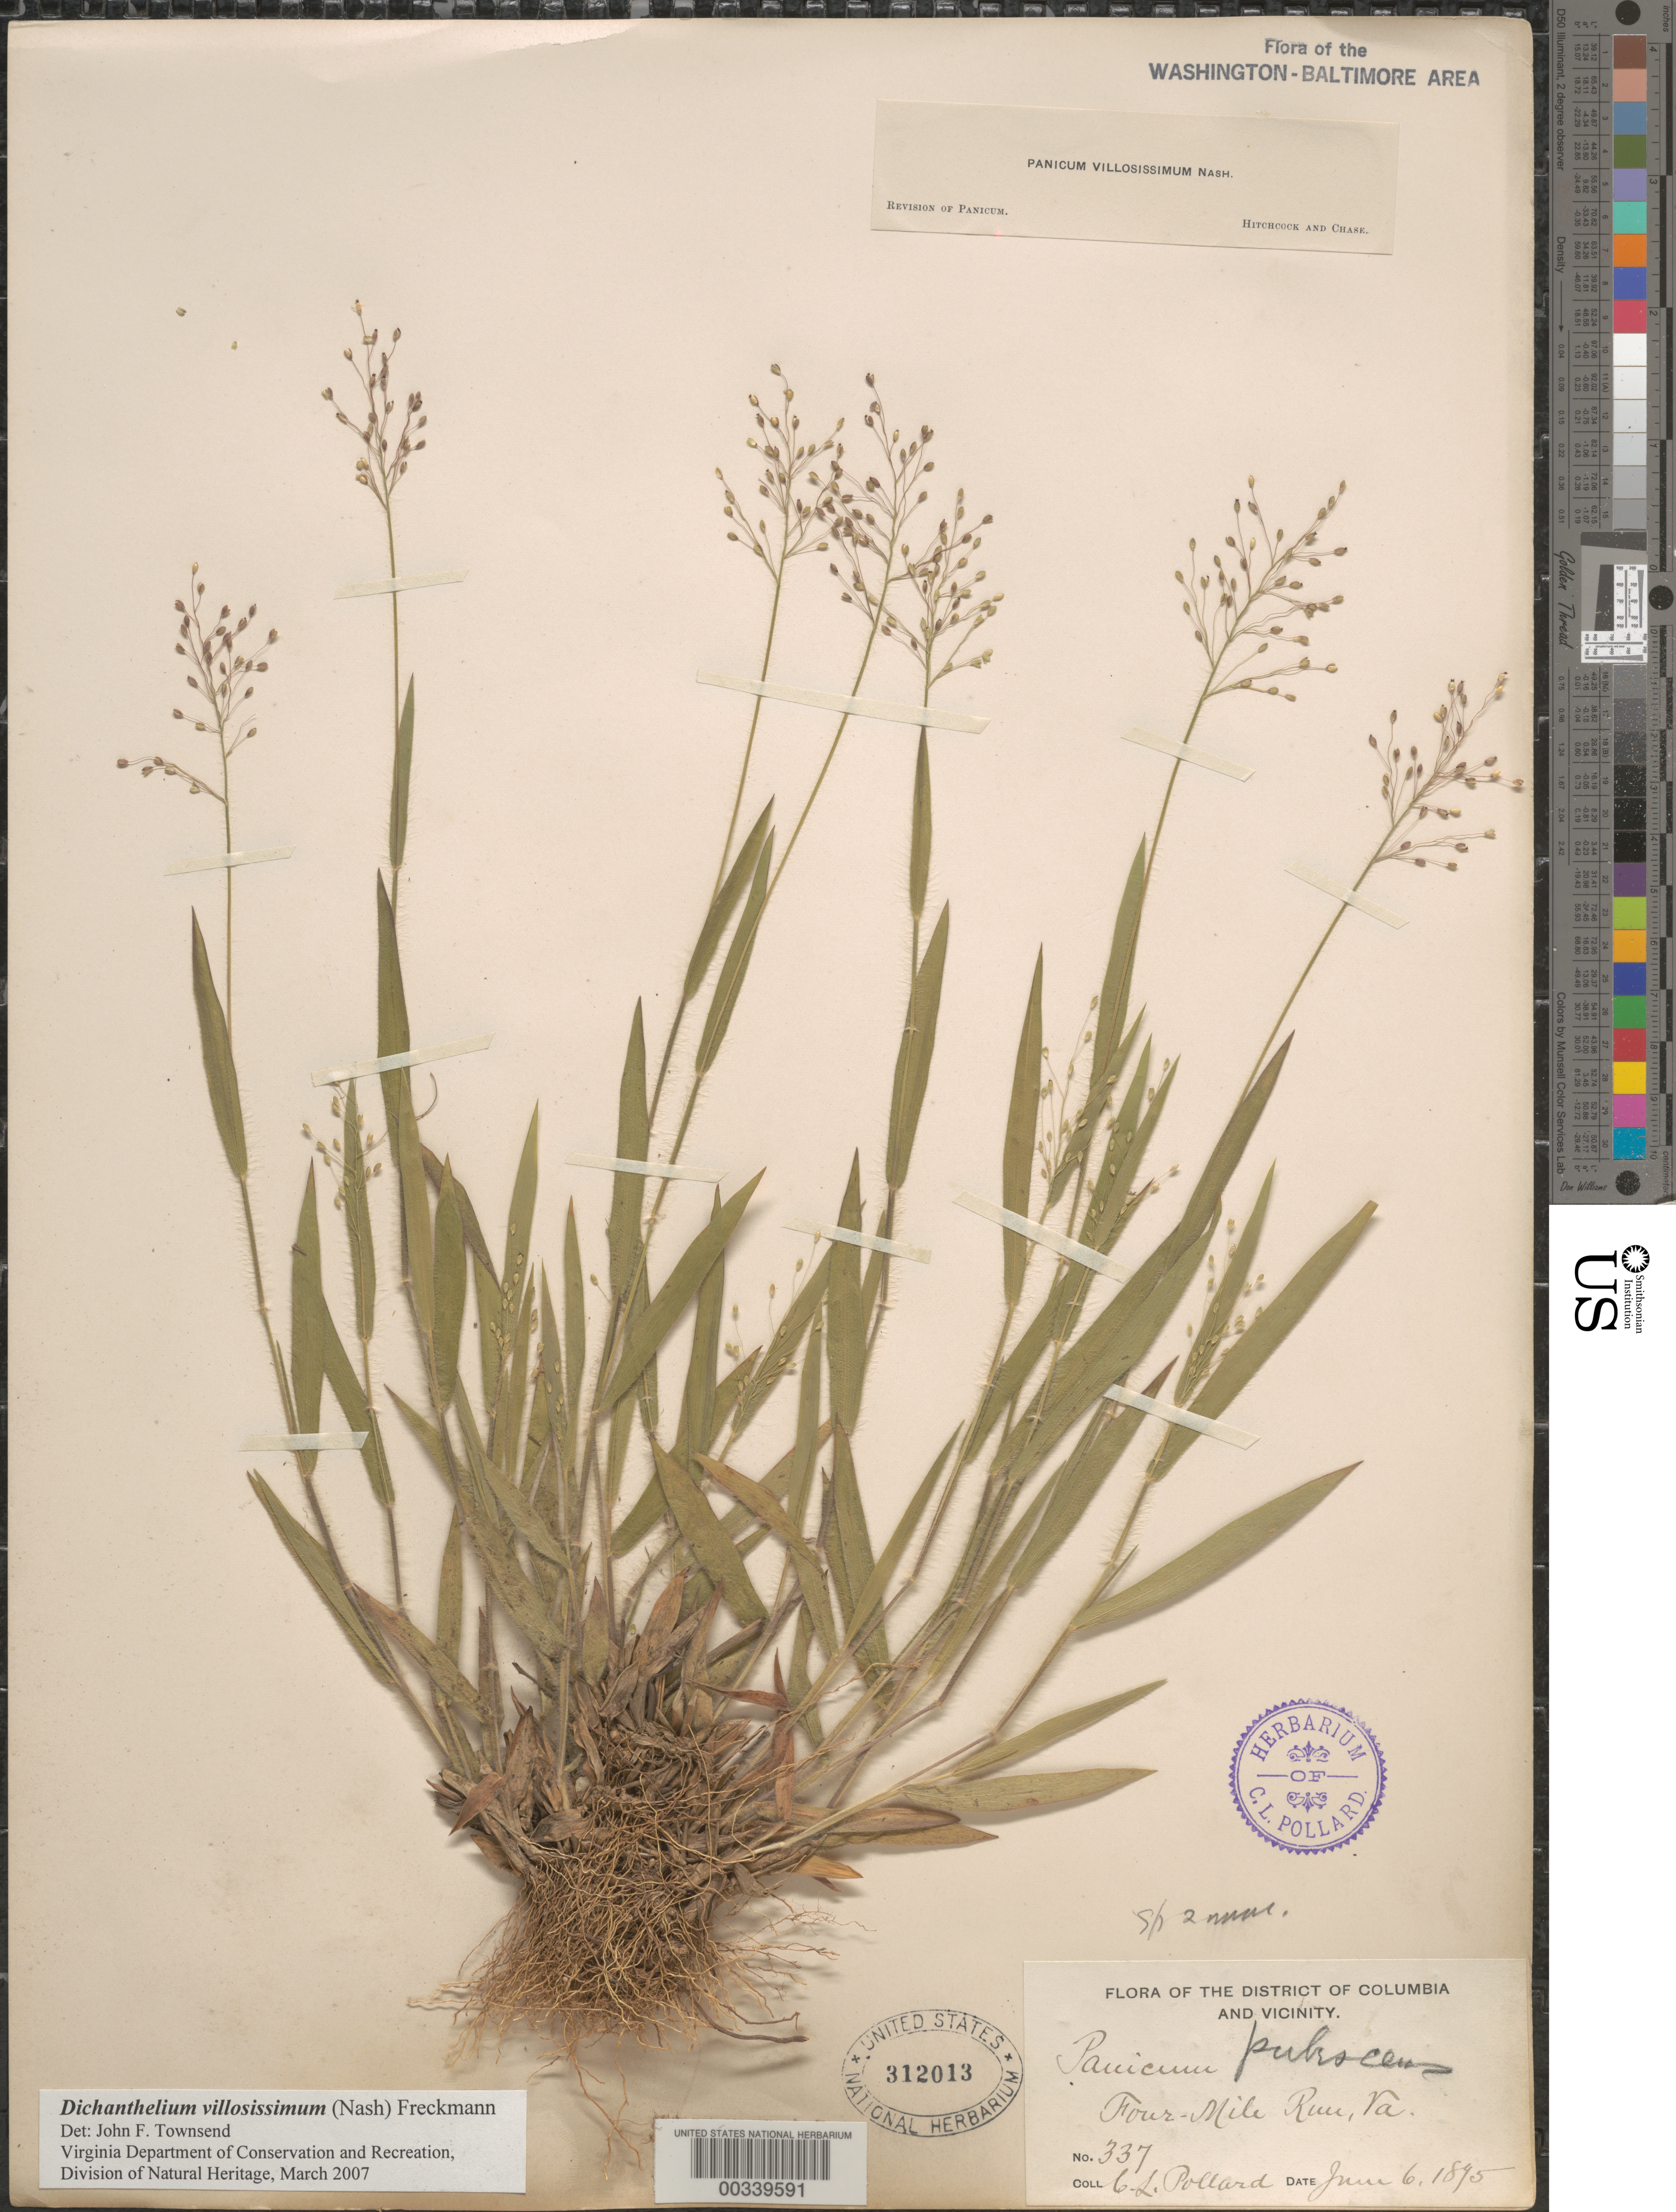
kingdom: Plantae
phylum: Tracheophyta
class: Liliopsida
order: Poales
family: Poaceae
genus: Dichanthelium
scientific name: Dichanthelium ovale subsp. villosissimum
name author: (Nash) Freckmann & Lelong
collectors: C. L. Pollard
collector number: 337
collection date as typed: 06 Jun 1895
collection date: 1895-06-06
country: United States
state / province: Virginia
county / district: Arlington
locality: Four Mile Run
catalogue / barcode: US 312013